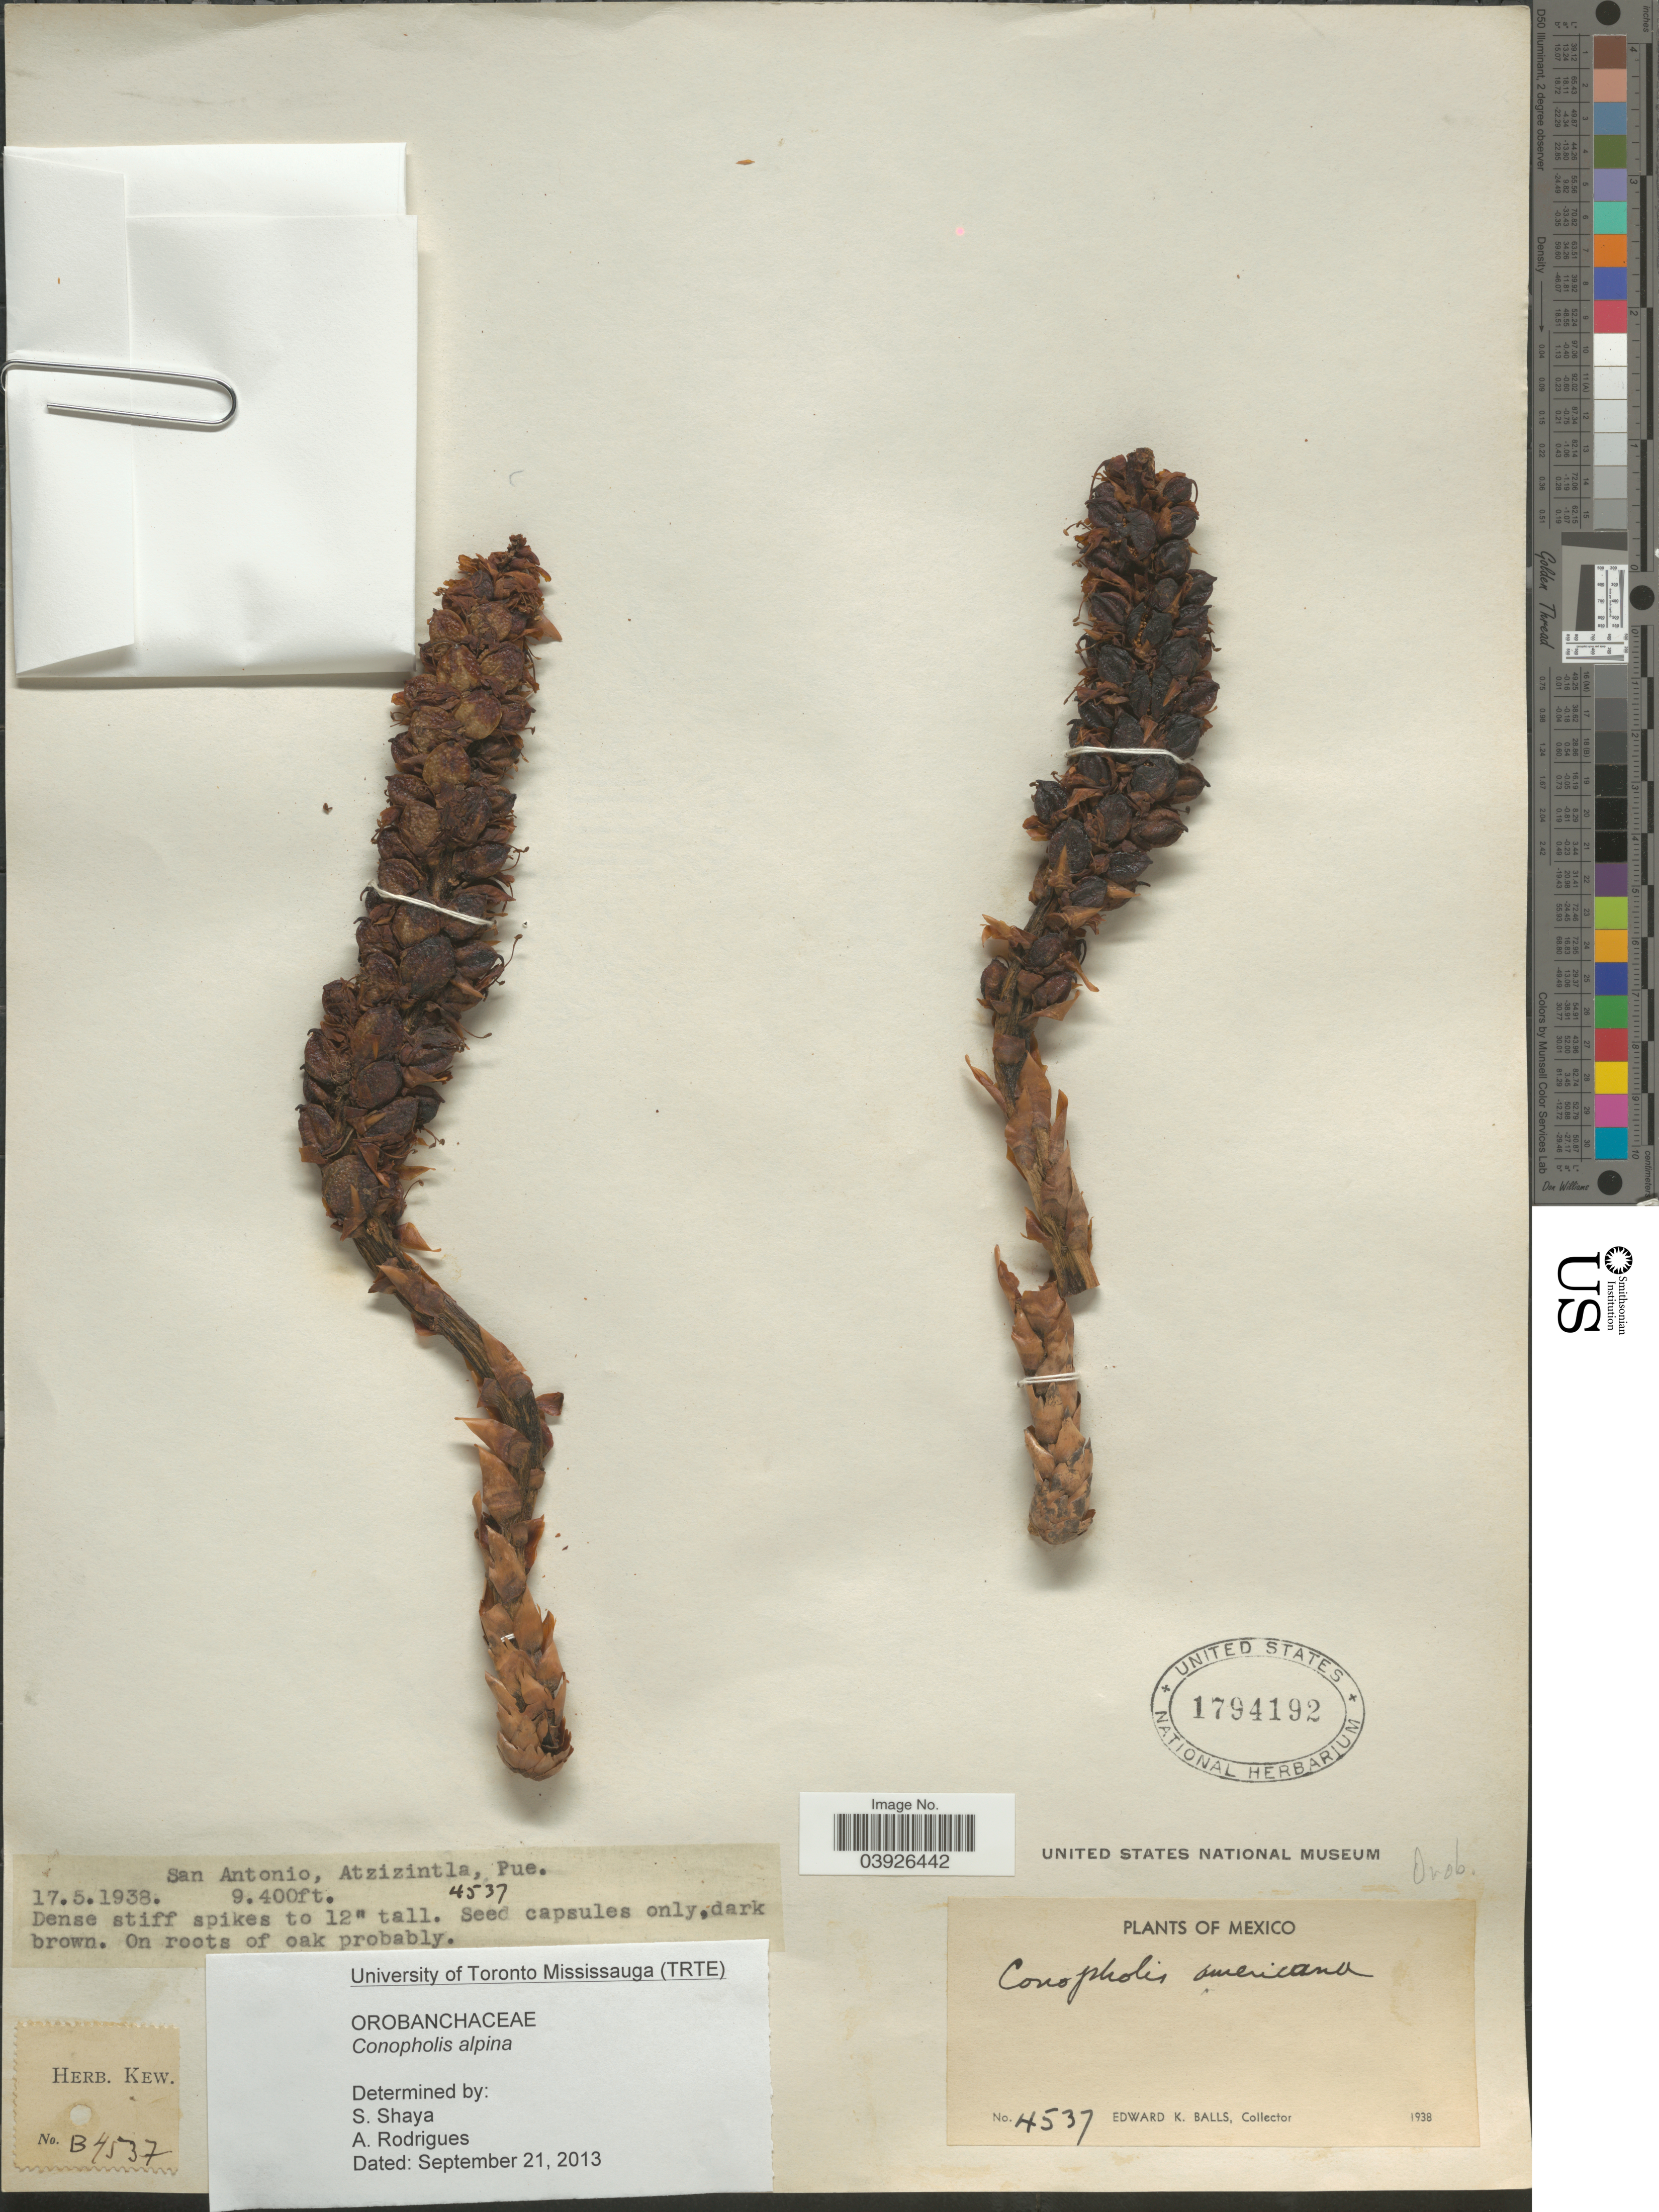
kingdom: Plantae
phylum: Tracheophyta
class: Magnoliopsida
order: Lamiales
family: Orobanchaceae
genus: Conopholis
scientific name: Conopholis alpina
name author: Liebm.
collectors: E. K. Balls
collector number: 4537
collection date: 1938-05-17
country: Mexico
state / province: Puebla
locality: San Antonio, Atzizintla.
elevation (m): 2865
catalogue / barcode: US 1794192